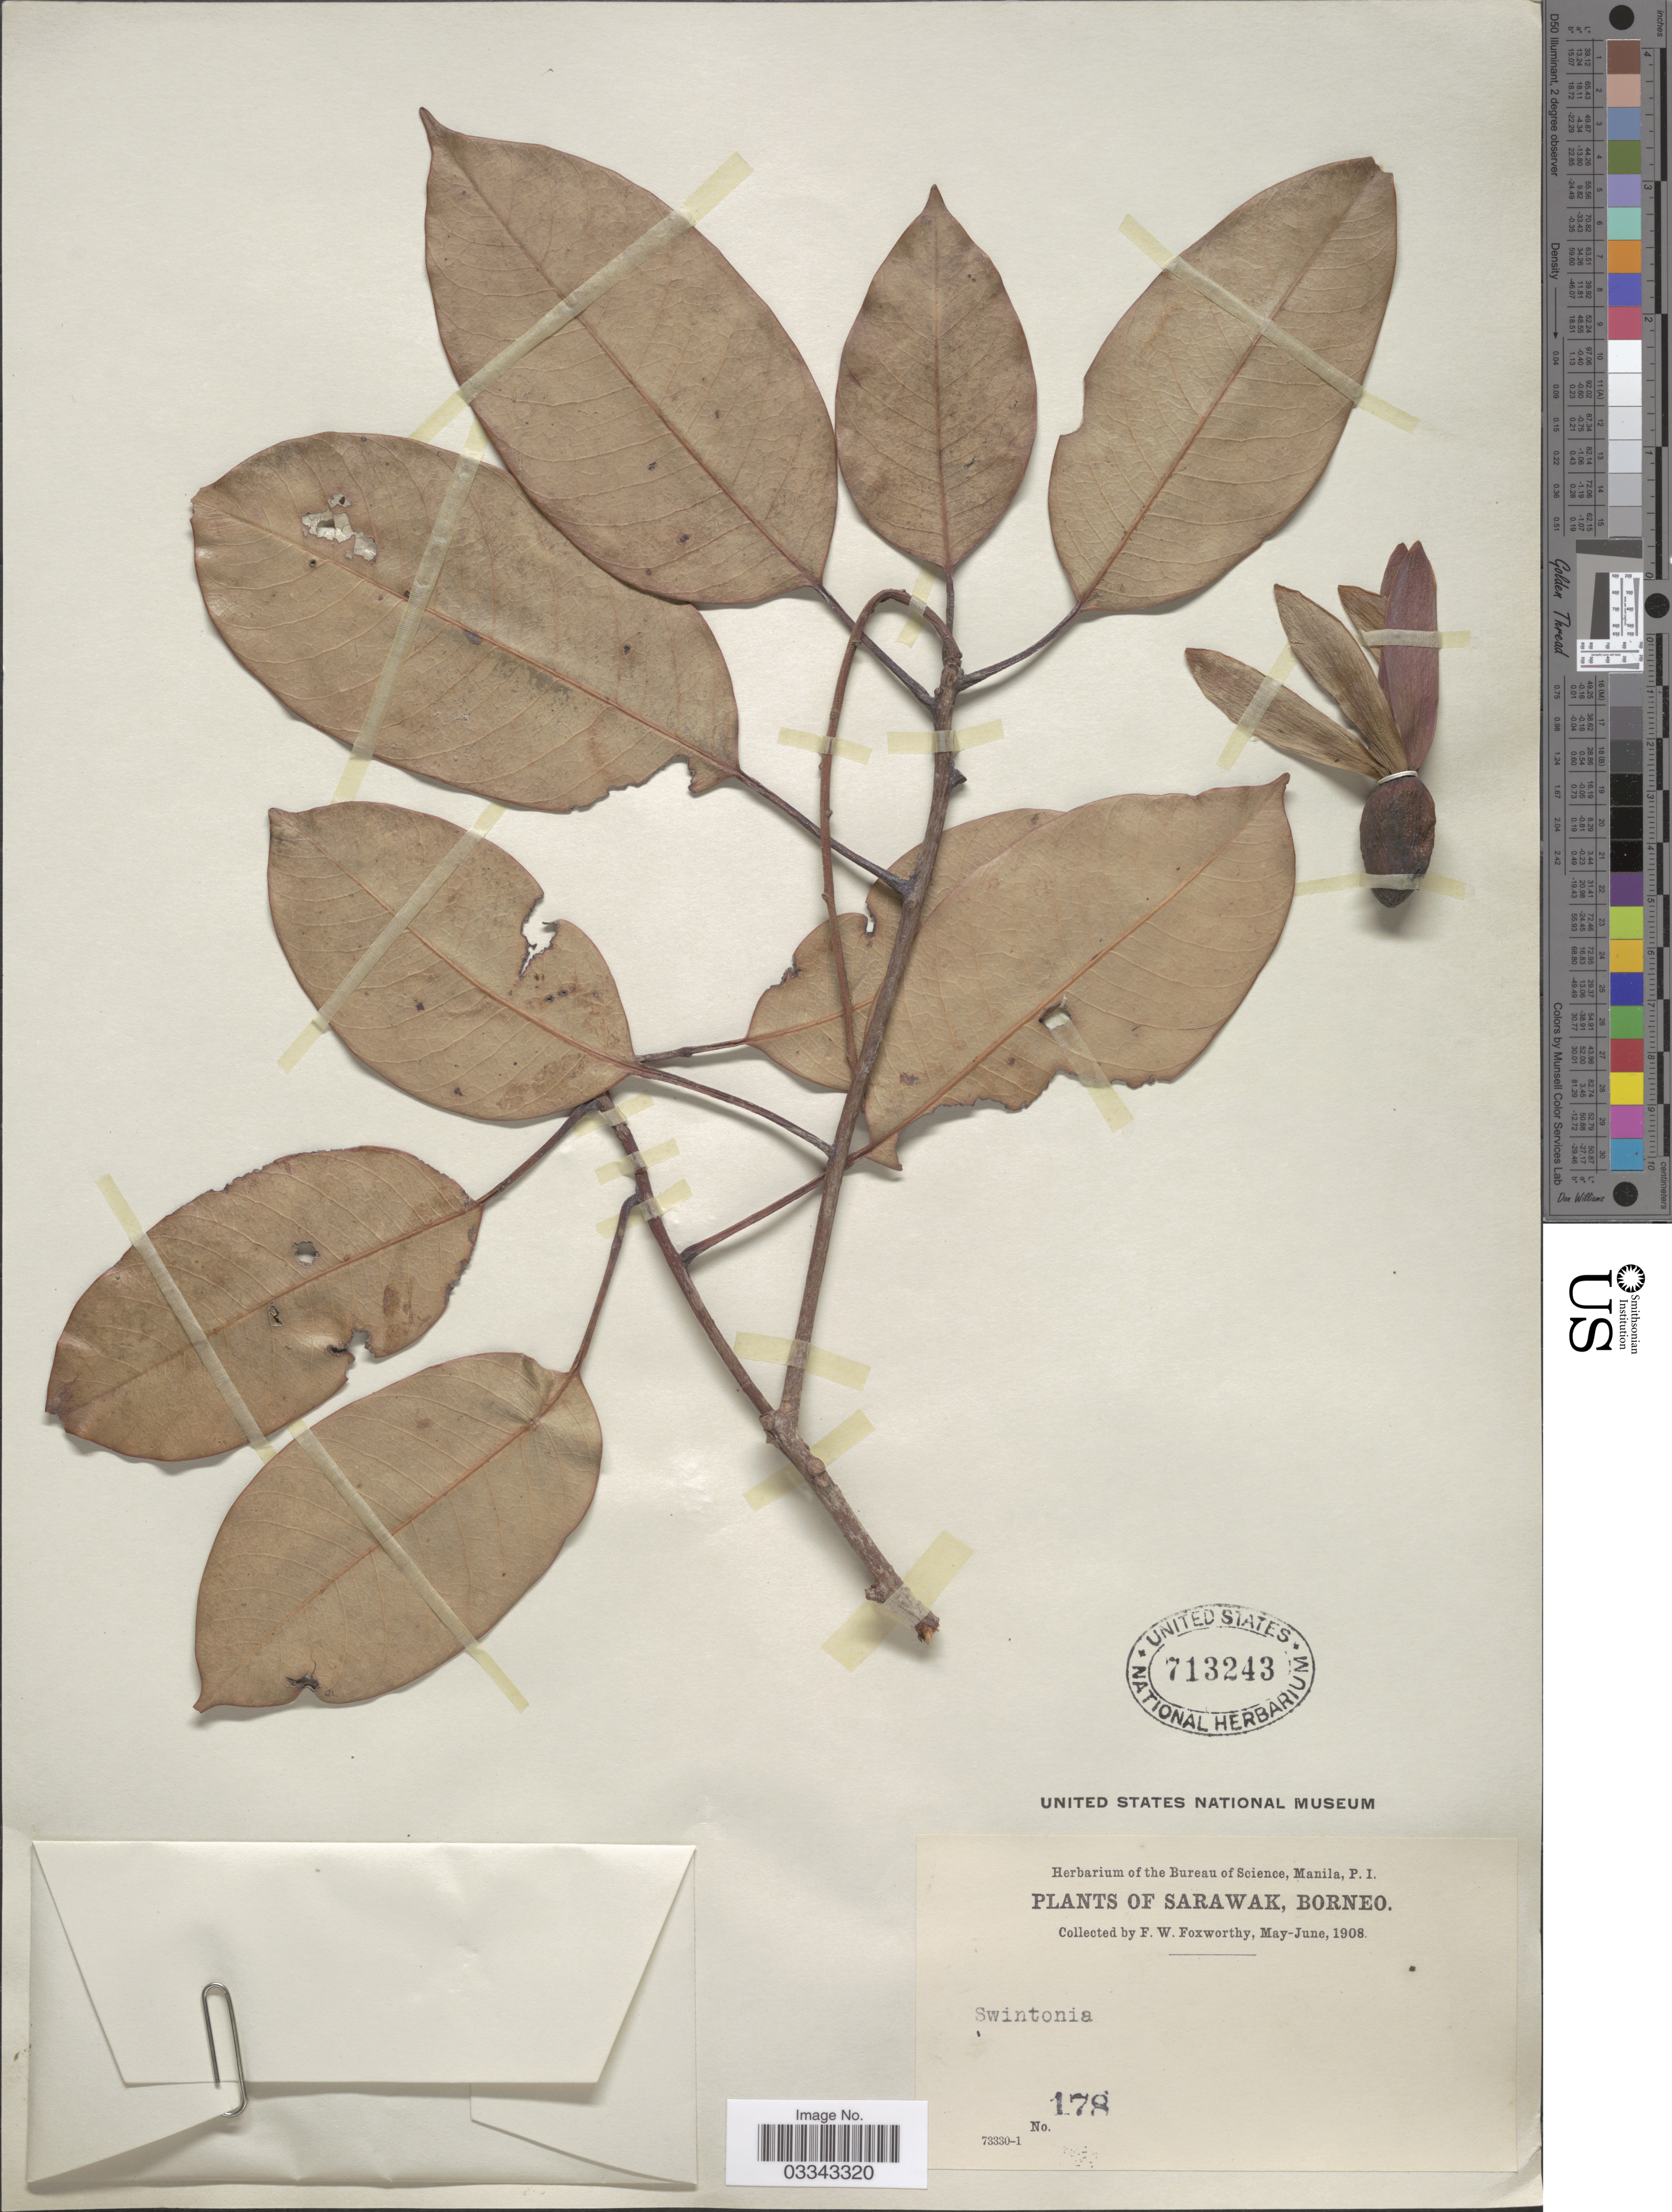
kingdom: Plantae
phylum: Tracheophyta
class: Magnoliopsida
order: Sapindales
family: Anacardiaceae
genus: Swintonia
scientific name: Swintonia sp.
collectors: F. W. Foxworthy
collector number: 178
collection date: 1908-05/1908-06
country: Malaysia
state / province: Sarawak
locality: Borneo.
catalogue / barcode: US 713243